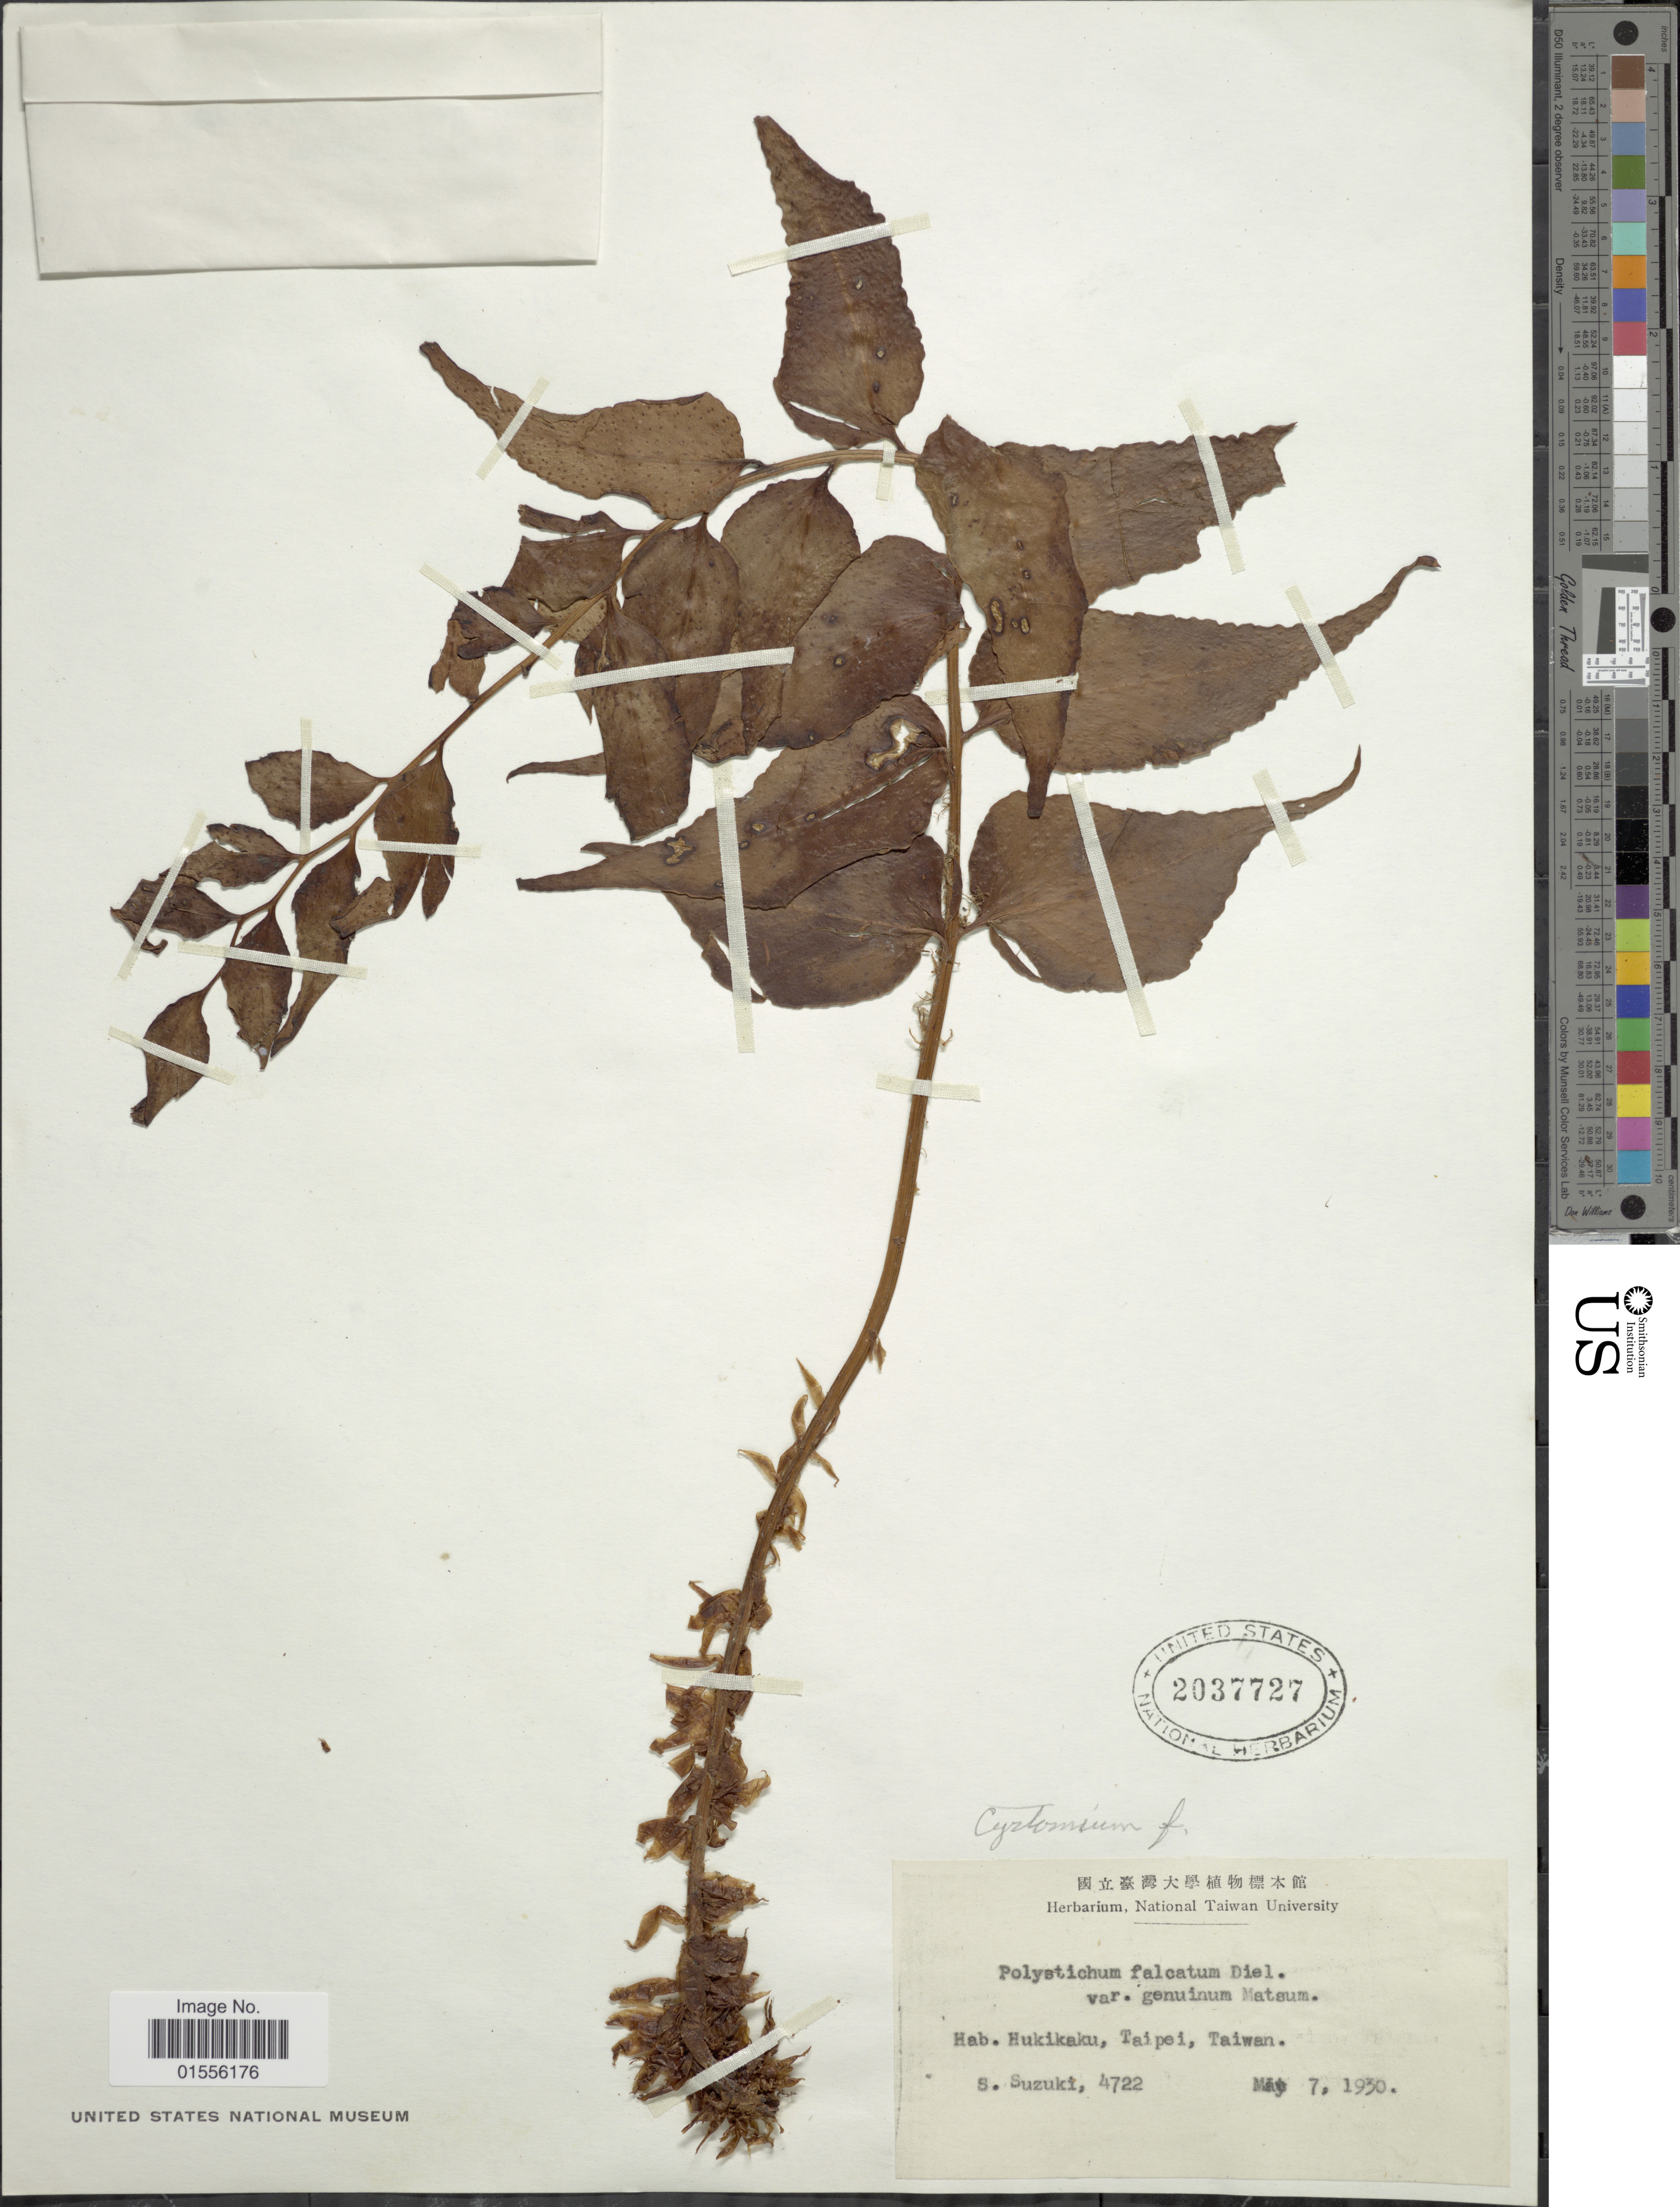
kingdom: Plantae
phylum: Tracheophyta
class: Polypodiopsida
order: Polypodiales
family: Dryopteridaceae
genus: Cyrtomium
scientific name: Cyrtomium falcatum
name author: (L. f.) C. Presl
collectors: S. Suzuki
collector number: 4722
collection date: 1930-05-07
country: Taiwan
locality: Hukikaku, Taipei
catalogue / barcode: US 2037727